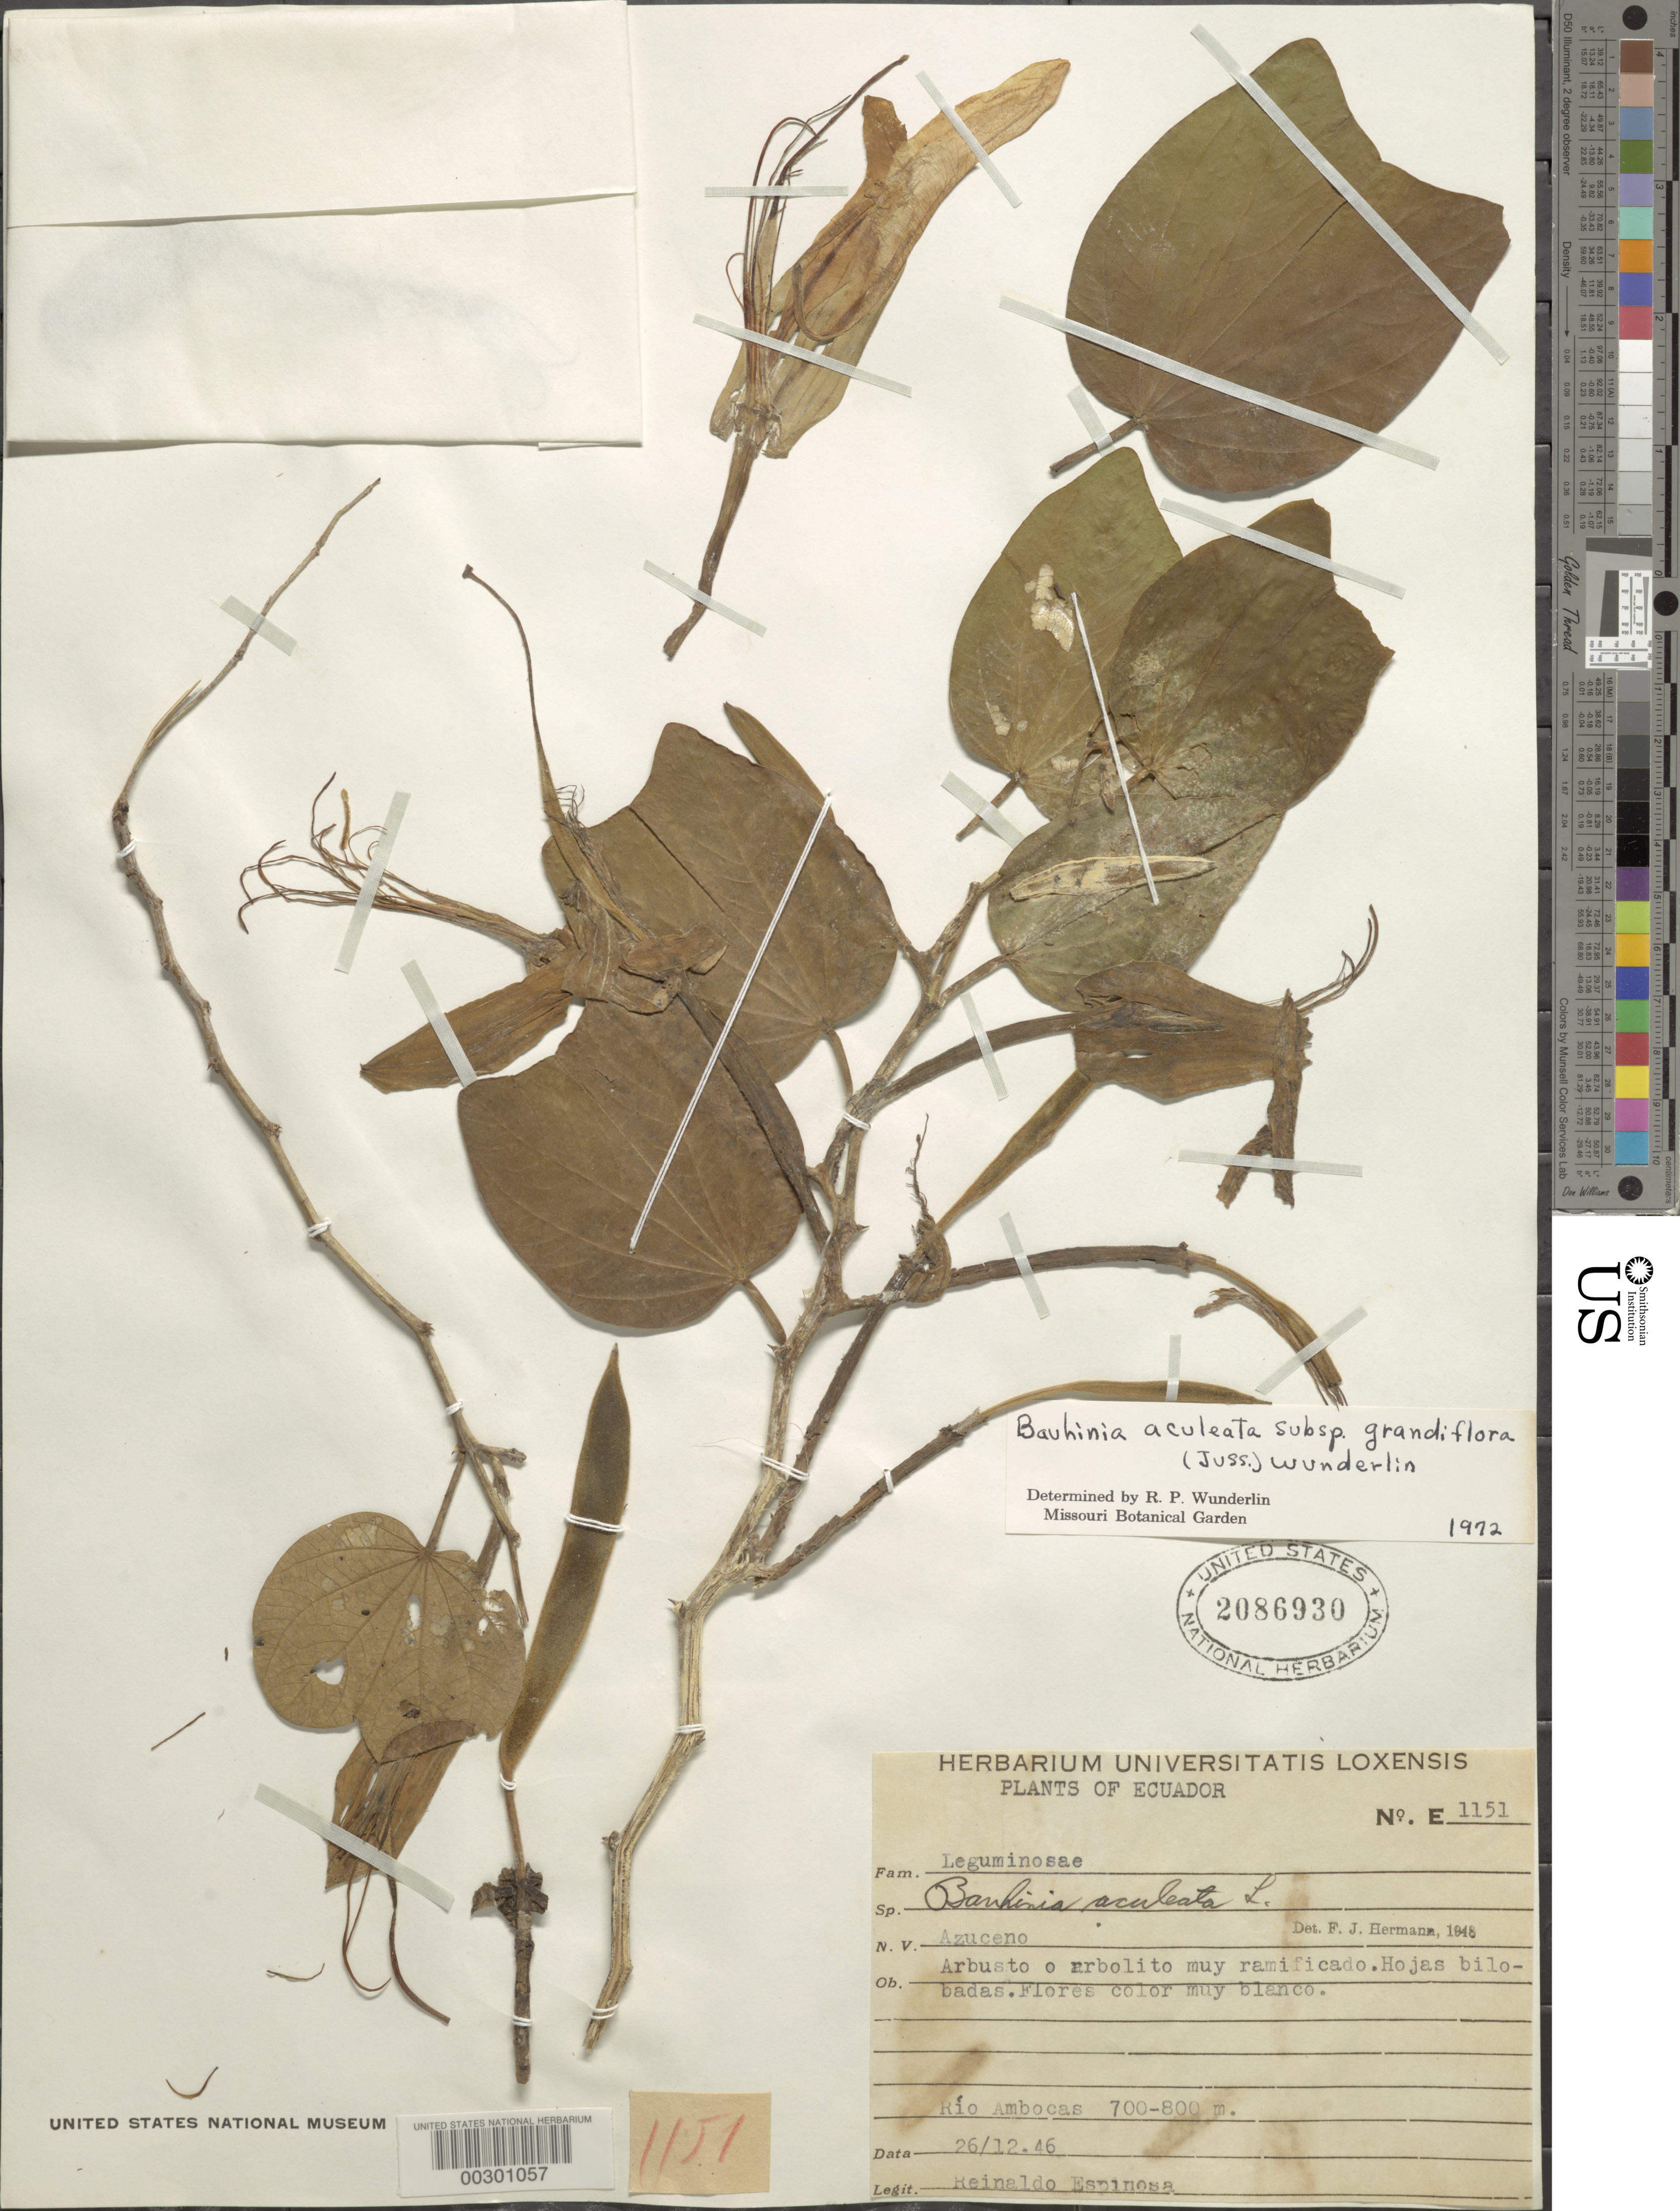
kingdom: Plantae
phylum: Tracheophyta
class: Magnoliopsida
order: Fabales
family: Fabaceae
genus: Bauhinia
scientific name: Bauhinia aculeata subsp. grandiflora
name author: (Juss.) Wunderlin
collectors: R. Espinosa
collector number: E1151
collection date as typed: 26 Dec 1946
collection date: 1946-12-26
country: Ecuador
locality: Rio amBocas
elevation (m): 700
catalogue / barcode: US 2086930